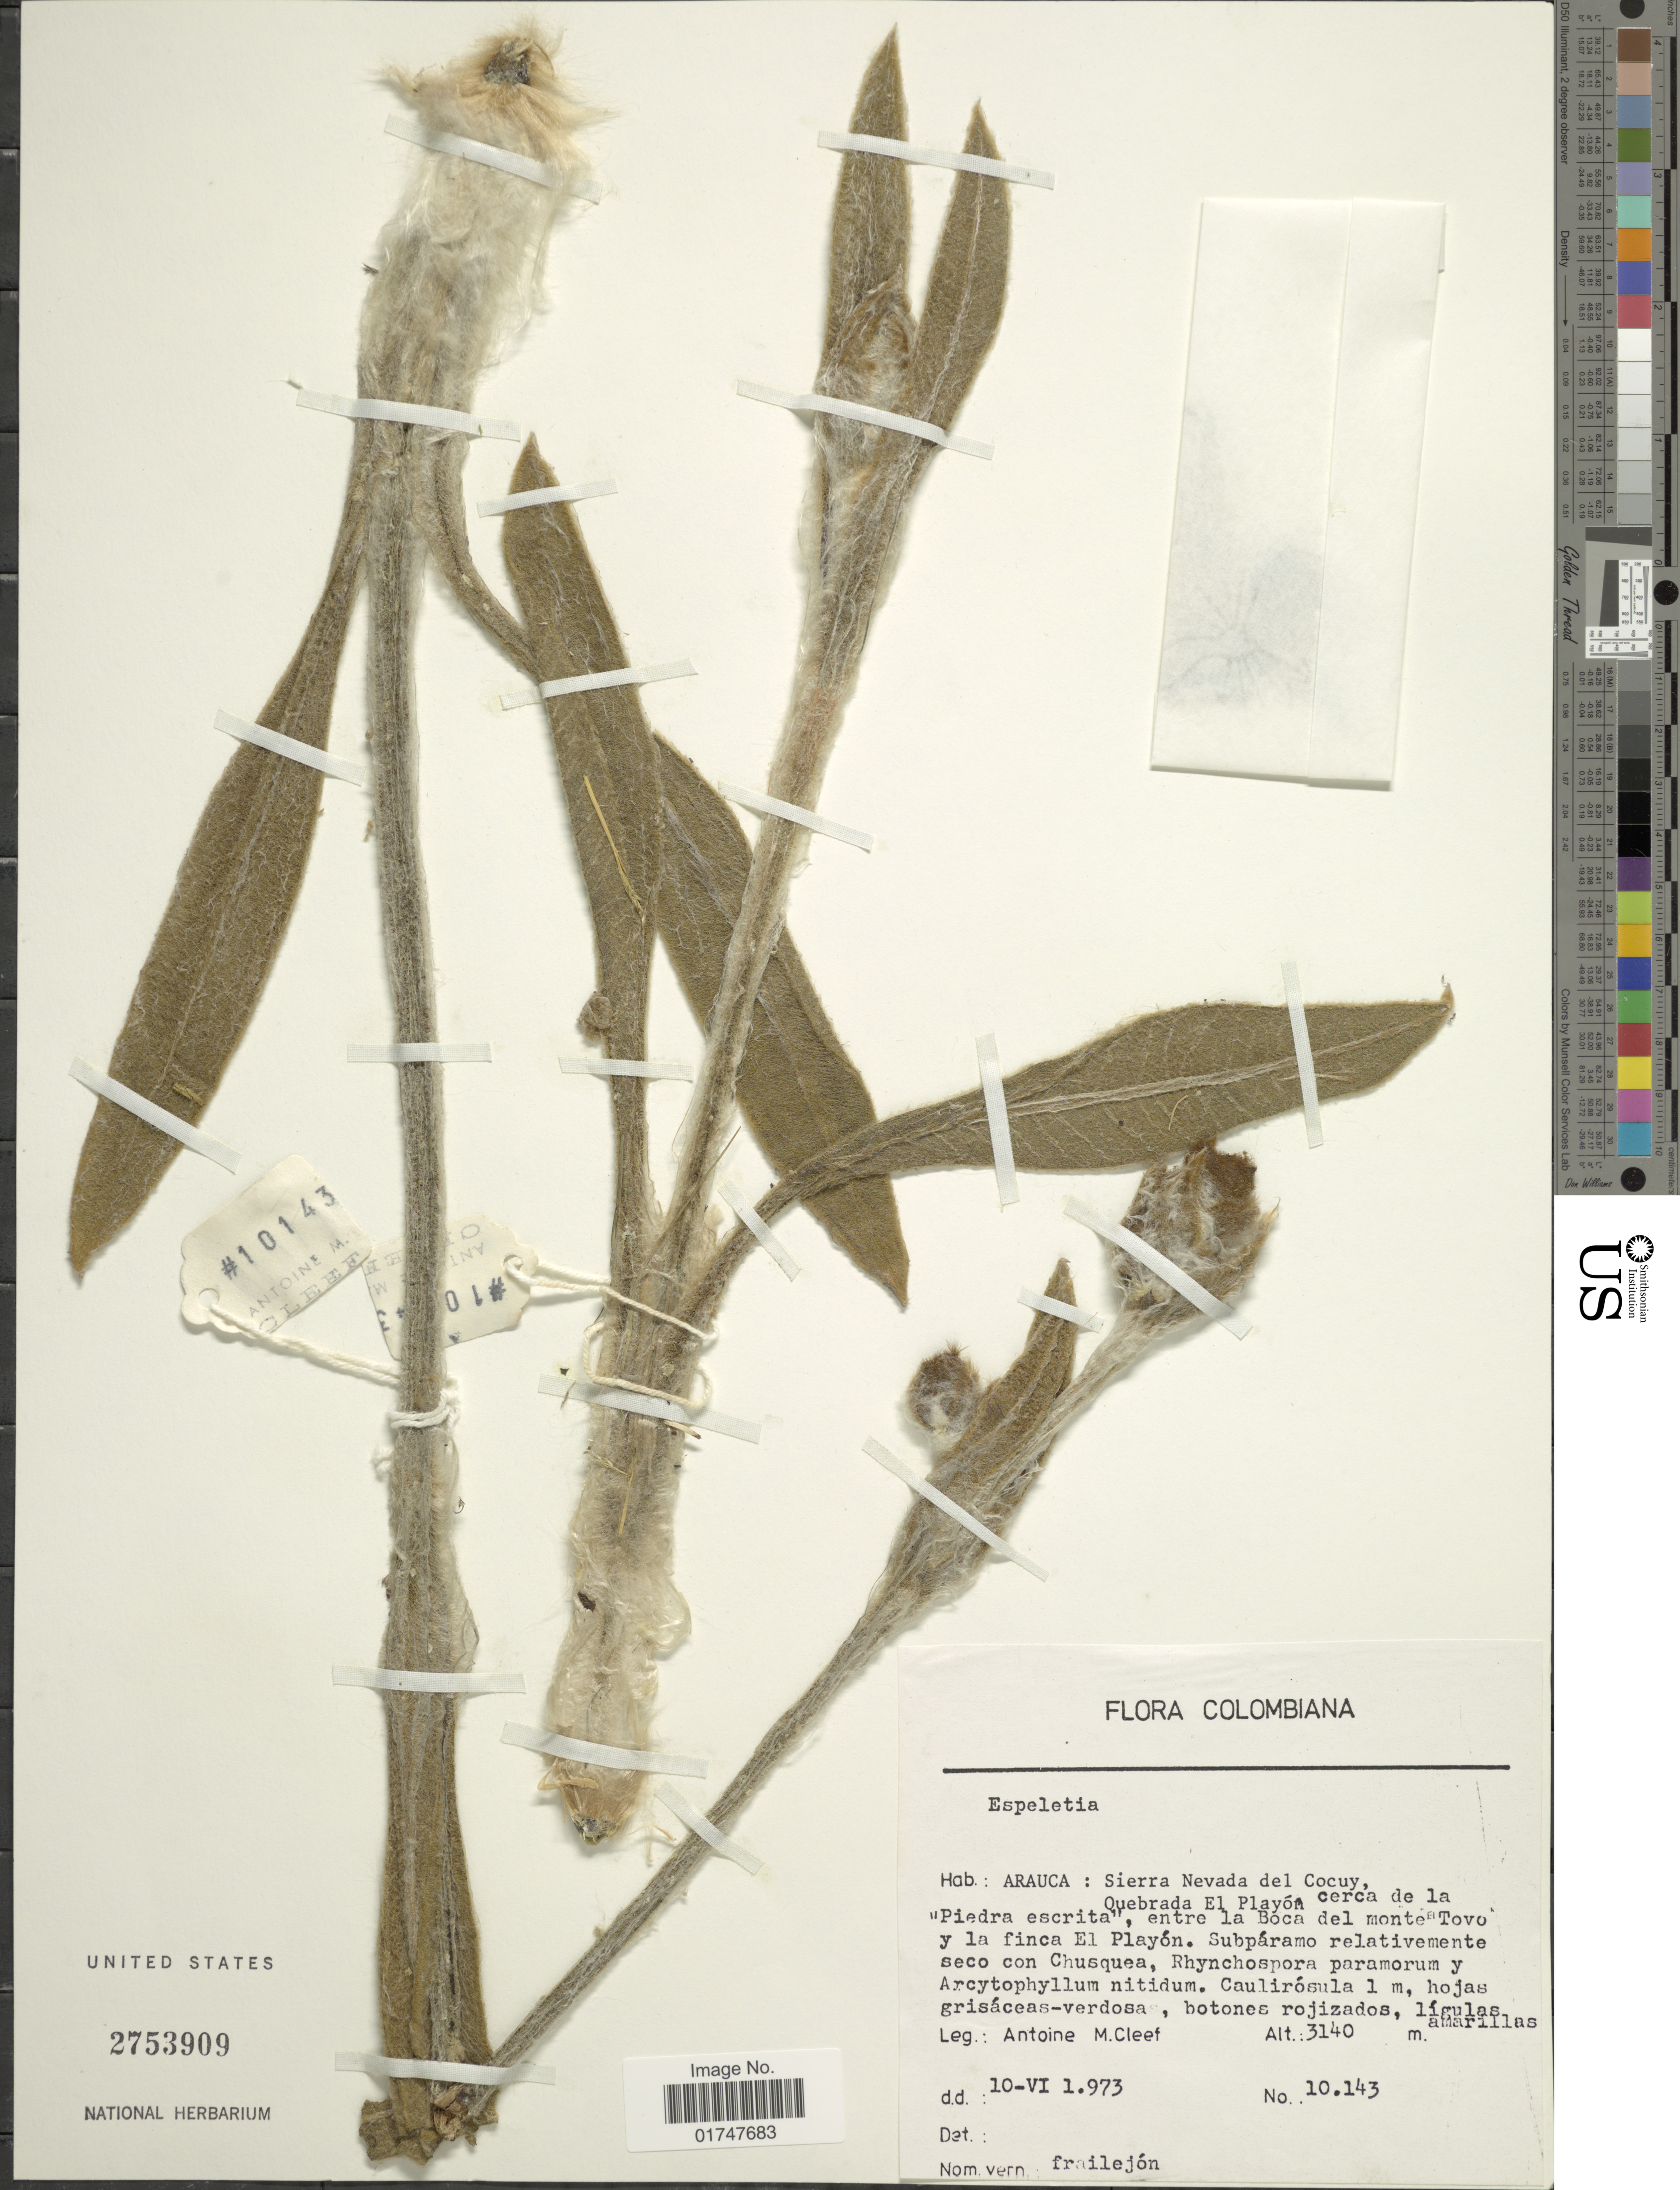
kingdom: Plantae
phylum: Tracheophyta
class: Magnoliopsida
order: Asterales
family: Asteraceae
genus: Espeletia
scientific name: Espeletia curialensis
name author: Cuatrec.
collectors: A. M. Cleef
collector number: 10143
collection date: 1973-06-10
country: Colombia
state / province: Arauca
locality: Sierra Nevada del Cocuy, Quebrada El Playón cerca de la "Piedra escrita", entre la Boca del monte Tovo y la finca El Playón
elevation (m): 3140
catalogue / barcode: US 2753909